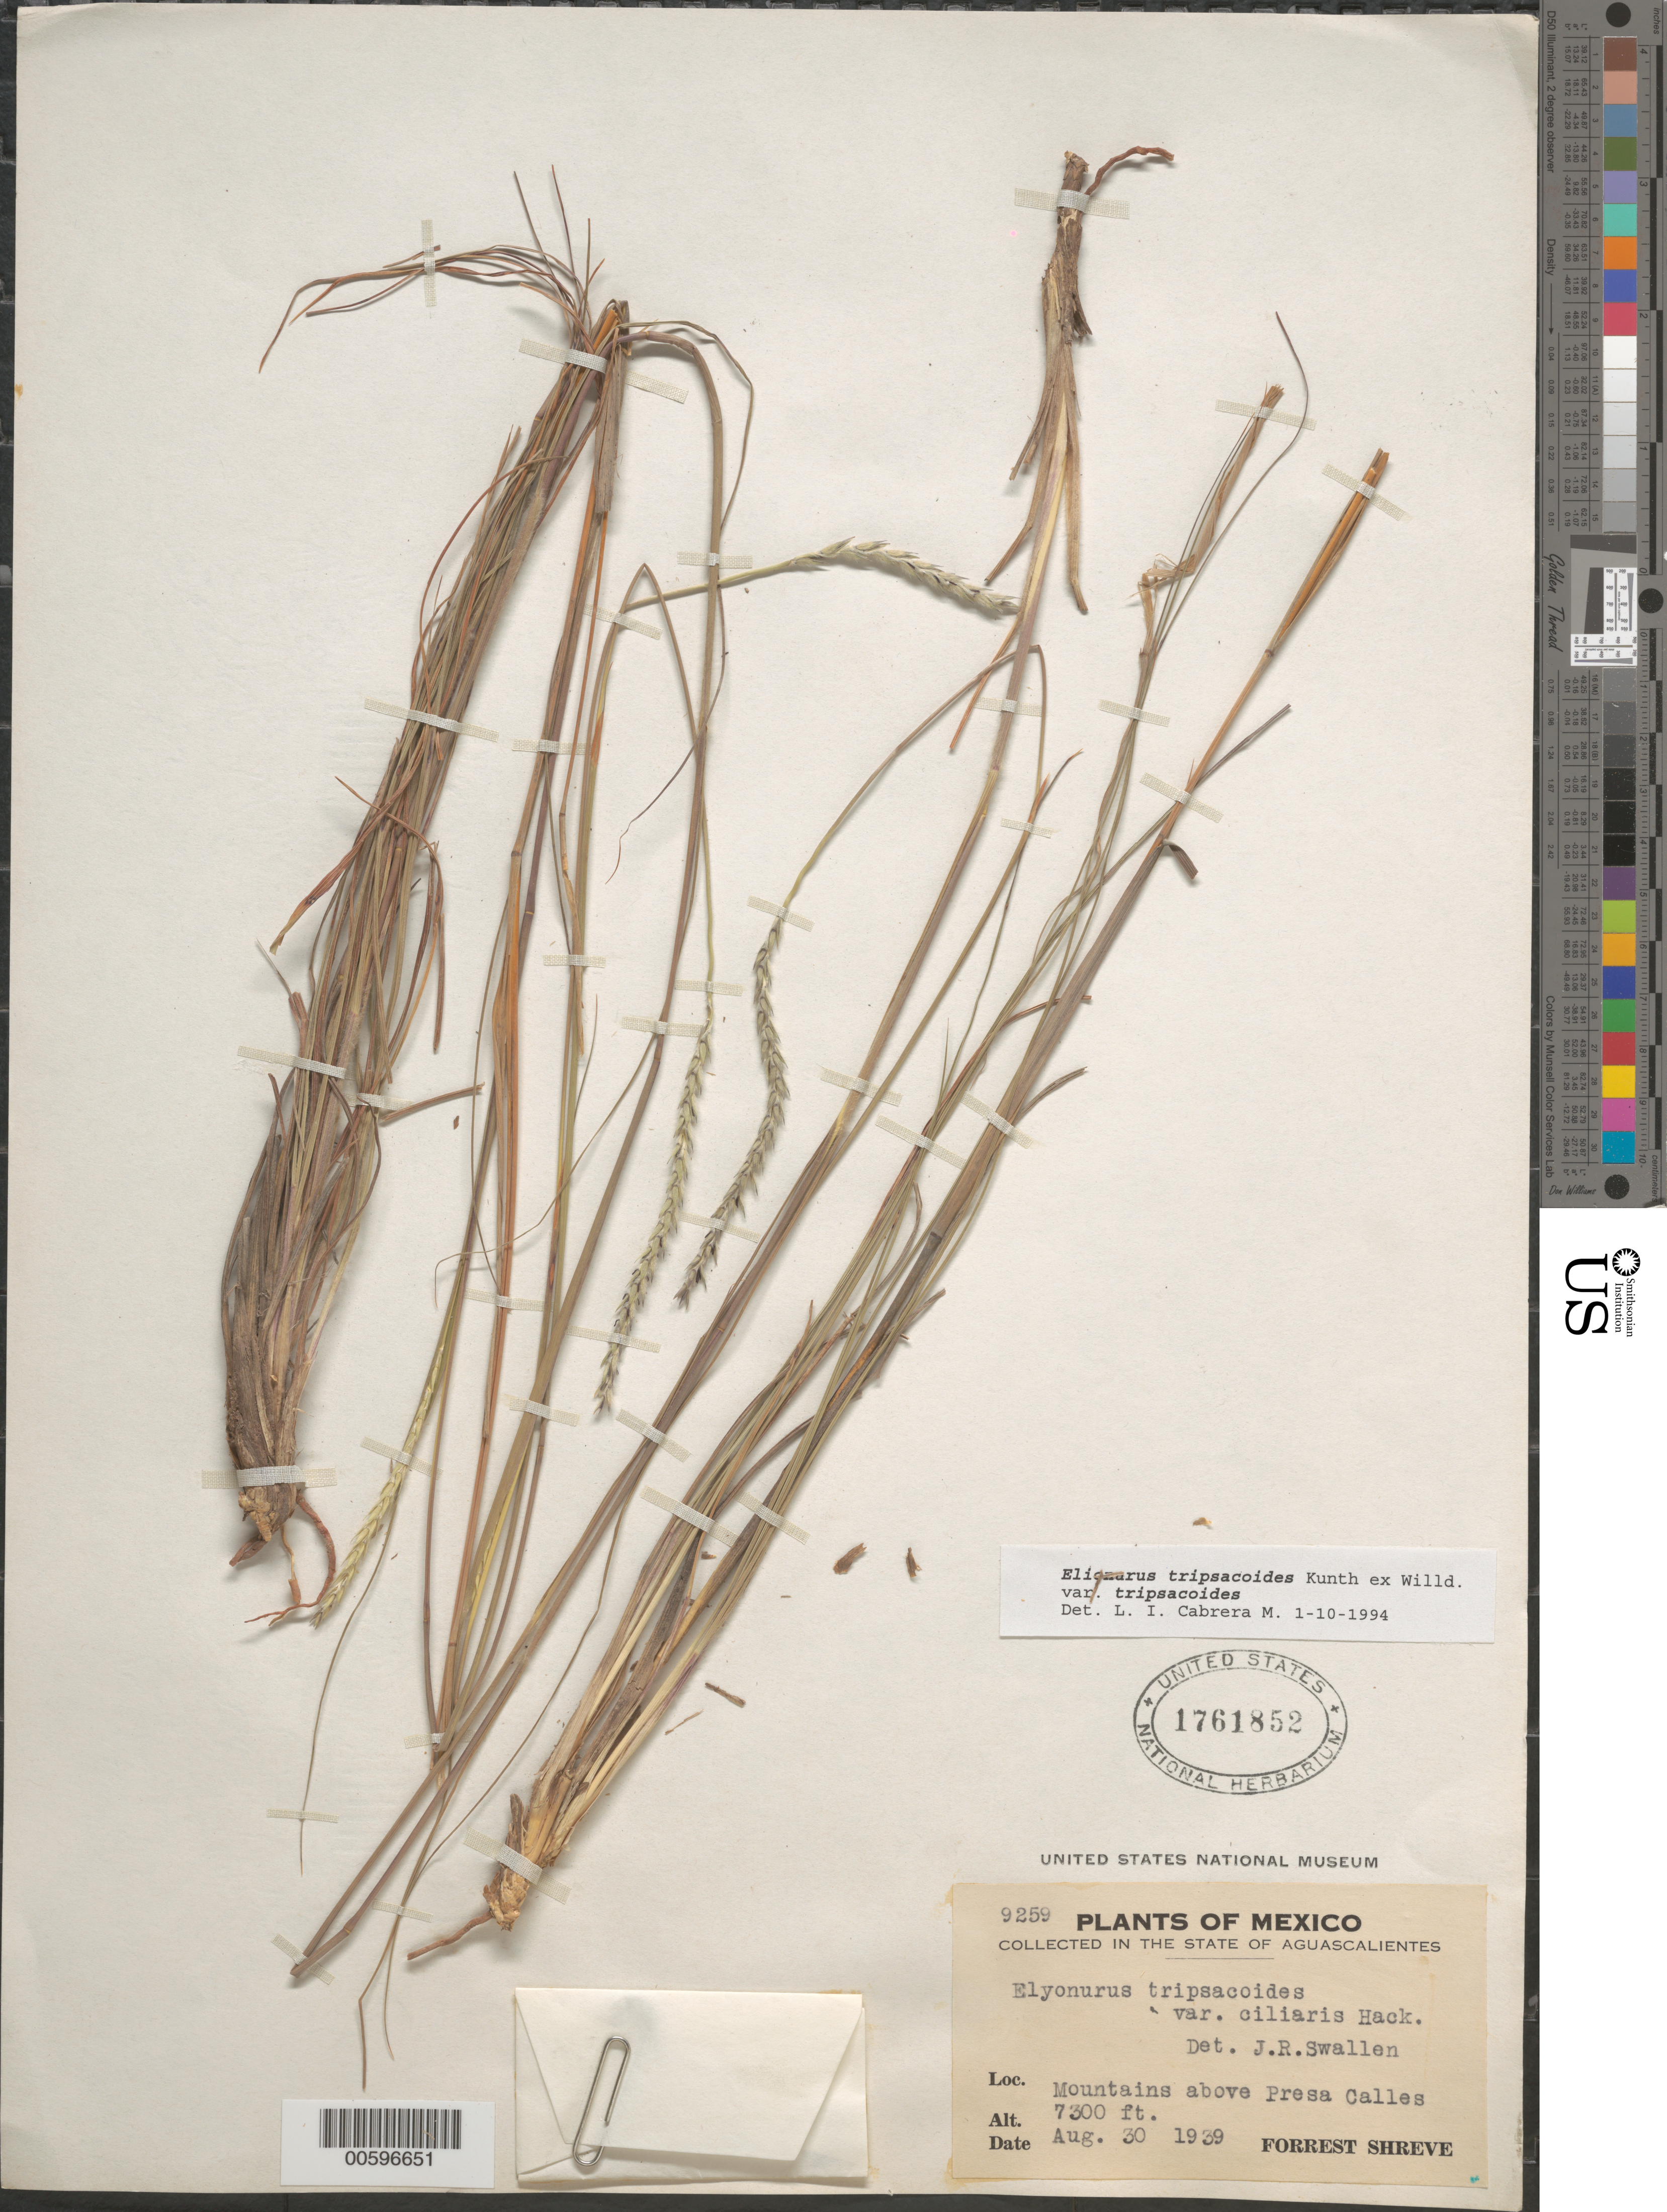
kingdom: Plantae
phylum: Tracheophyta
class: Liliopsida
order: Poales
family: Poaceae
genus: Elionurus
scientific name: Elionurus tripsacoides var. tripsacoides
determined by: Cabrera M., L. I.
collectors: F. Shreve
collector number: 9259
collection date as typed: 30 Aug 1939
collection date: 1939-08-30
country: Mexico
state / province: Aguascalientes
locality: Mts. above Presa Calles.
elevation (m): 2225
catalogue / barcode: US 1761852